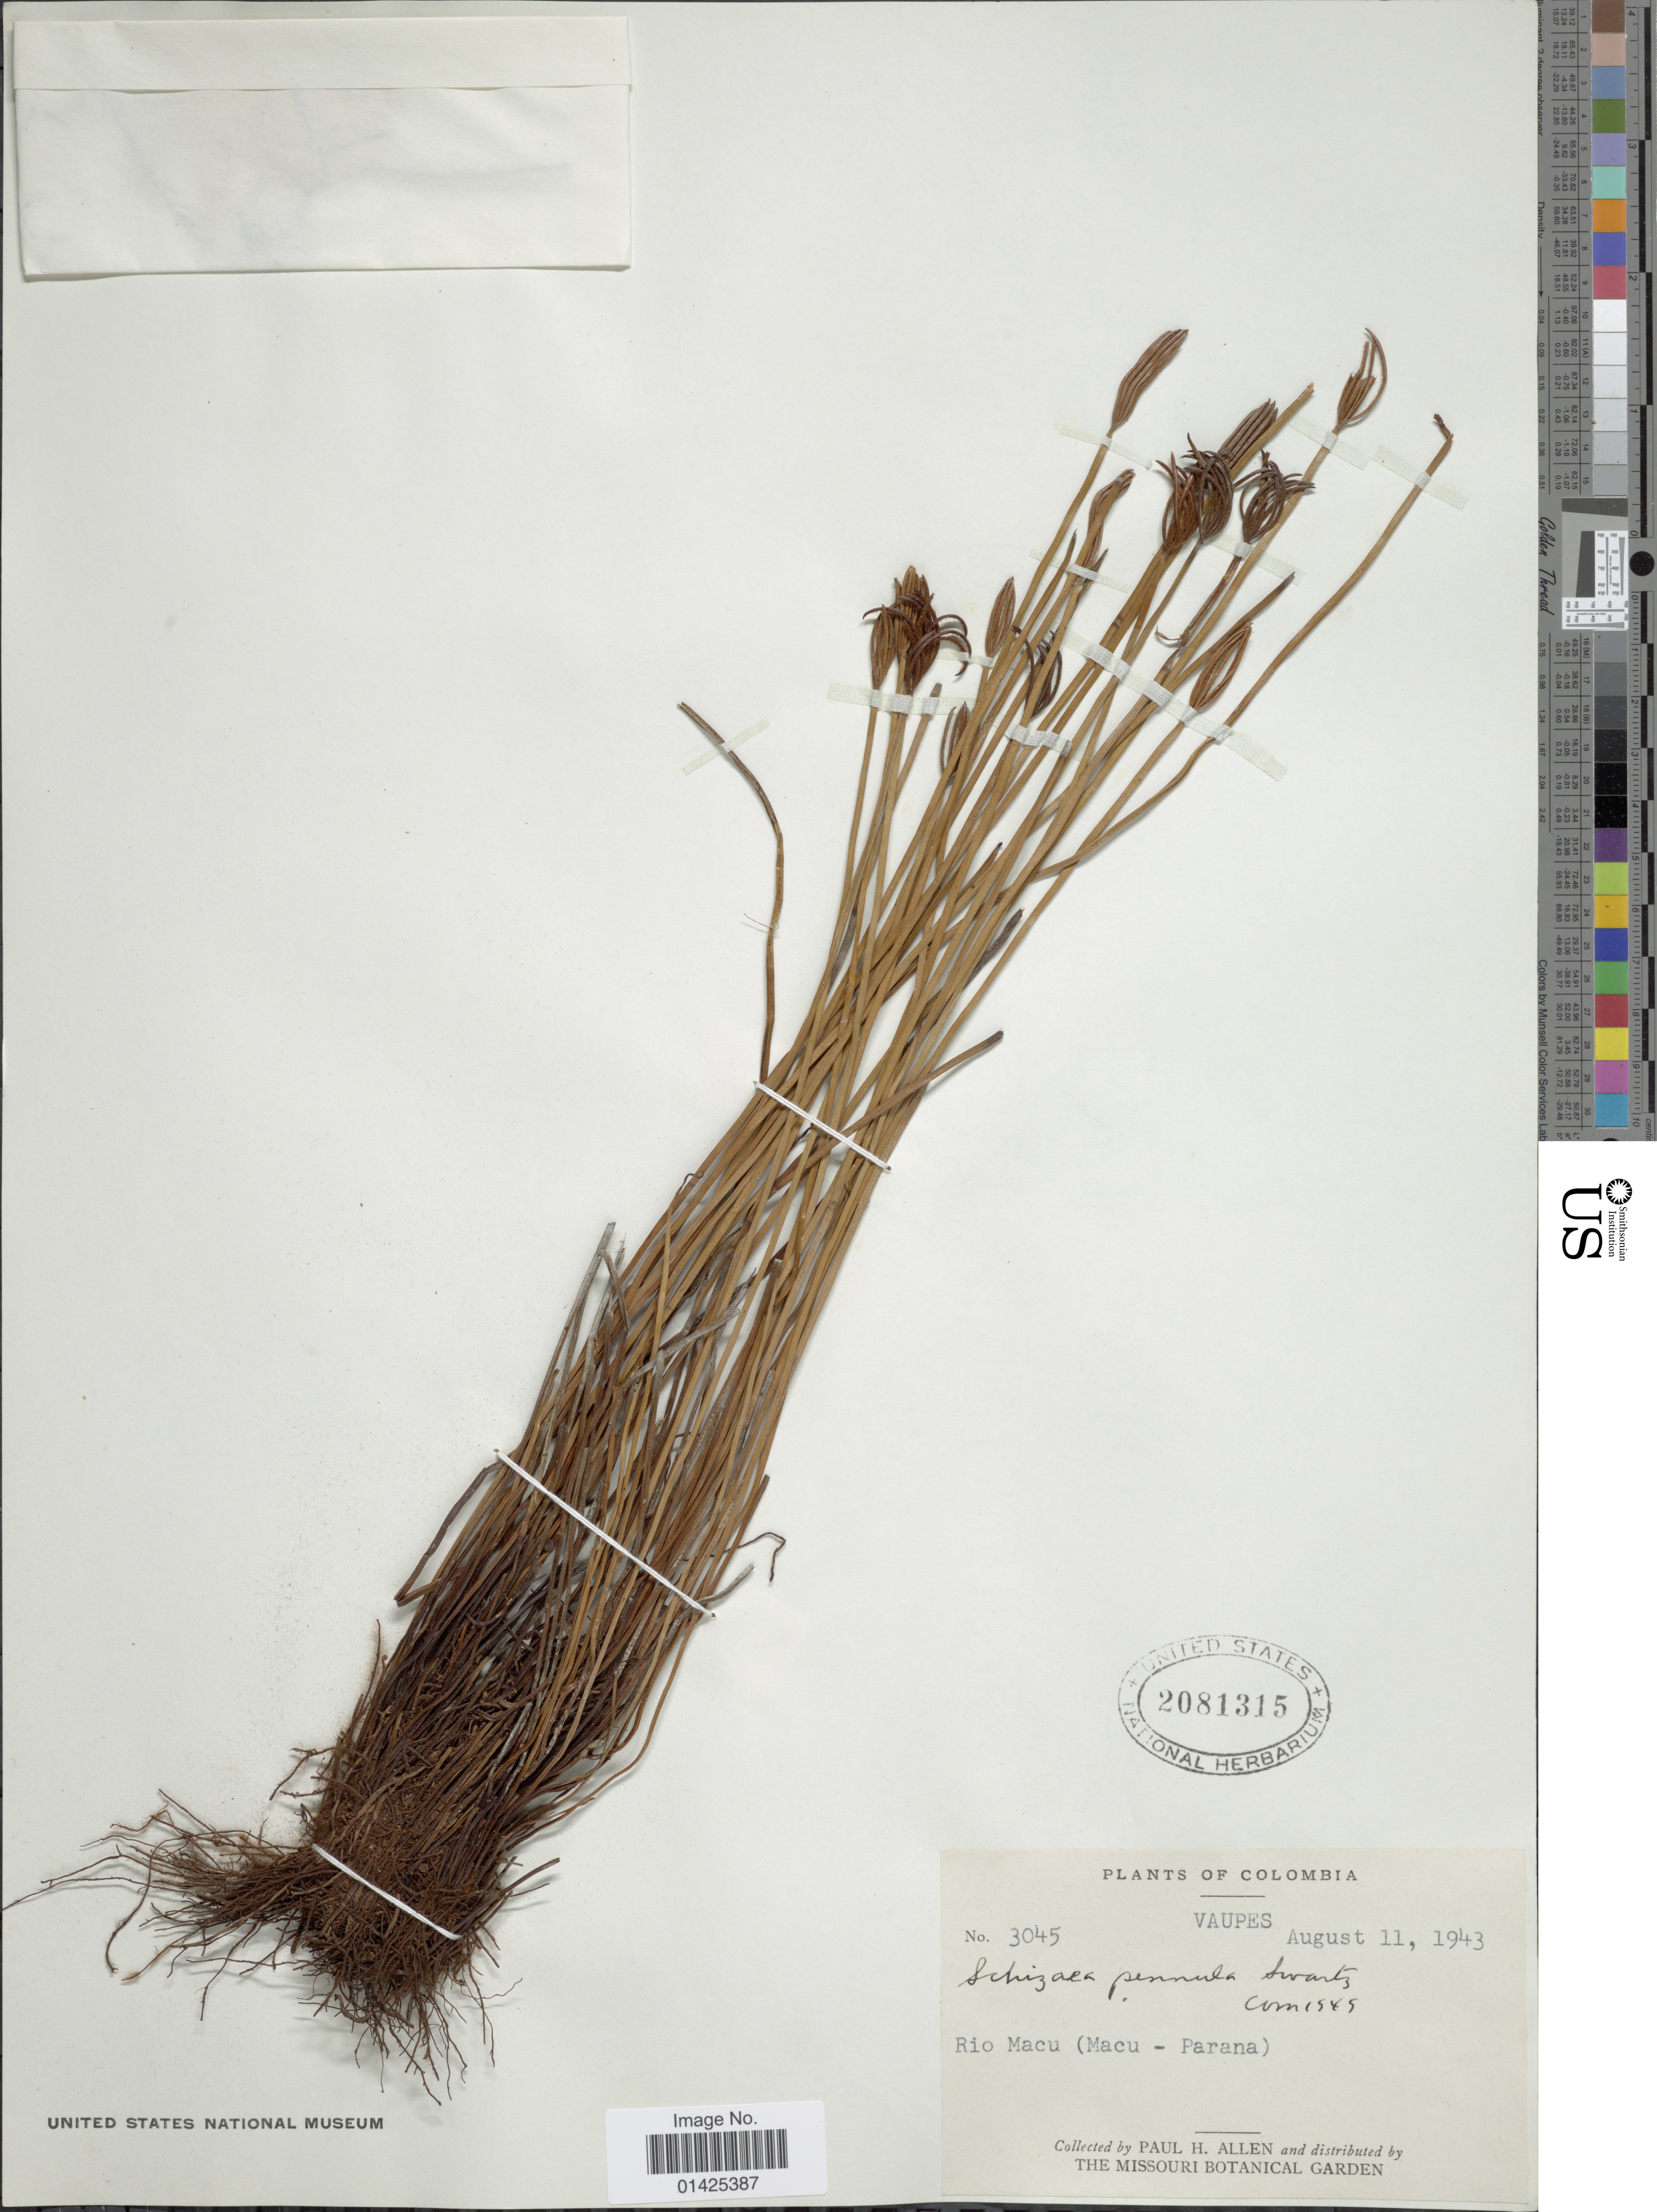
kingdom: Plantae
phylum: Tracheophyta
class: Polypodiopsida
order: Schizaeales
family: Schizaeaceae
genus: Actinostachys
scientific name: Actinostachys pennula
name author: (Sw.) Hook.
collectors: P. H. Allen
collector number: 3045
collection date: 1943-08-11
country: Colombia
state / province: Vaupés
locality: Rio macu (Macu-Parana).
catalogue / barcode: US 2081315